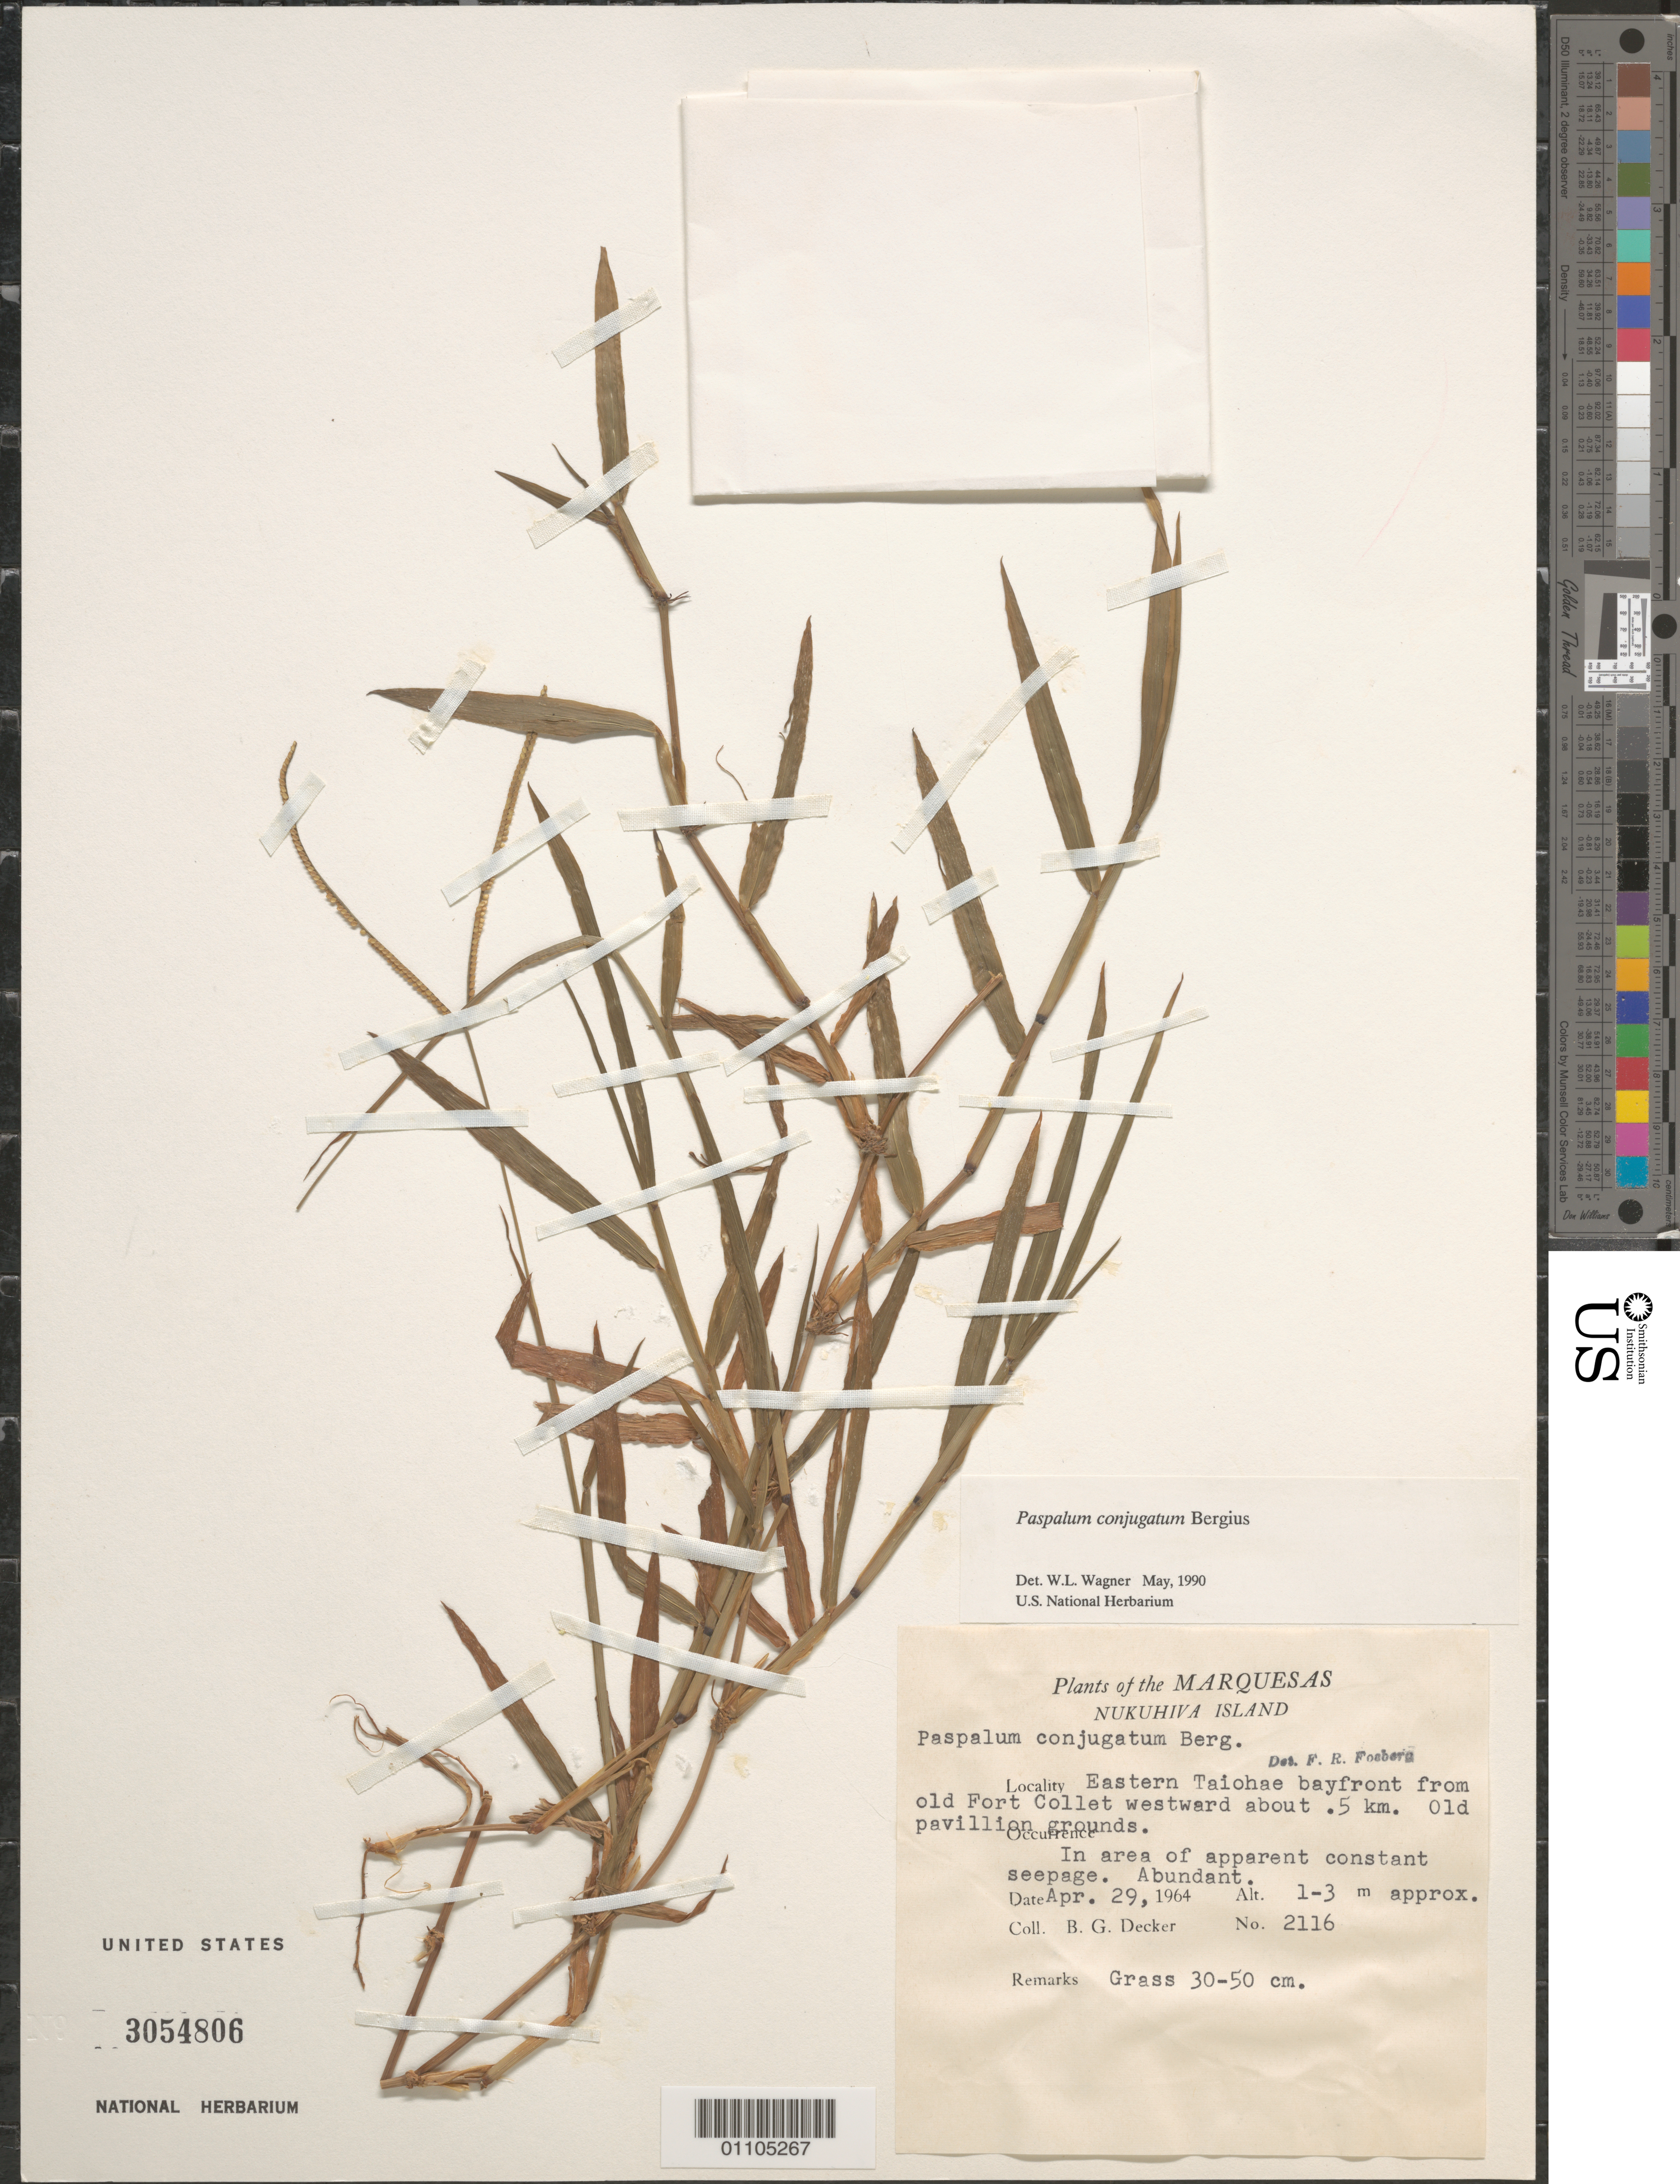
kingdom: Plantae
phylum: Tracheophyta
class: Liliopsida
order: Poales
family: Poaceae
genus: Paspalum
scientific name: Paspalum conjugatum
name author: P.J. Bergius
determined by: Wagner, W. L., (BOT), Smithsonian Institution - National Museum of Natural History (UNITED STATES)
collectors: B. G. Decker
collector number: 2116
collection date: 1964-04-29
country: French Polynesia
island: Nuku Hiva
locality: E Taiohae bayfront from old Fort Collet westward 0.5 km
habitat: Area of apparent constant seepage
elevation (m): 1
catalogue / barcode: US 3054806